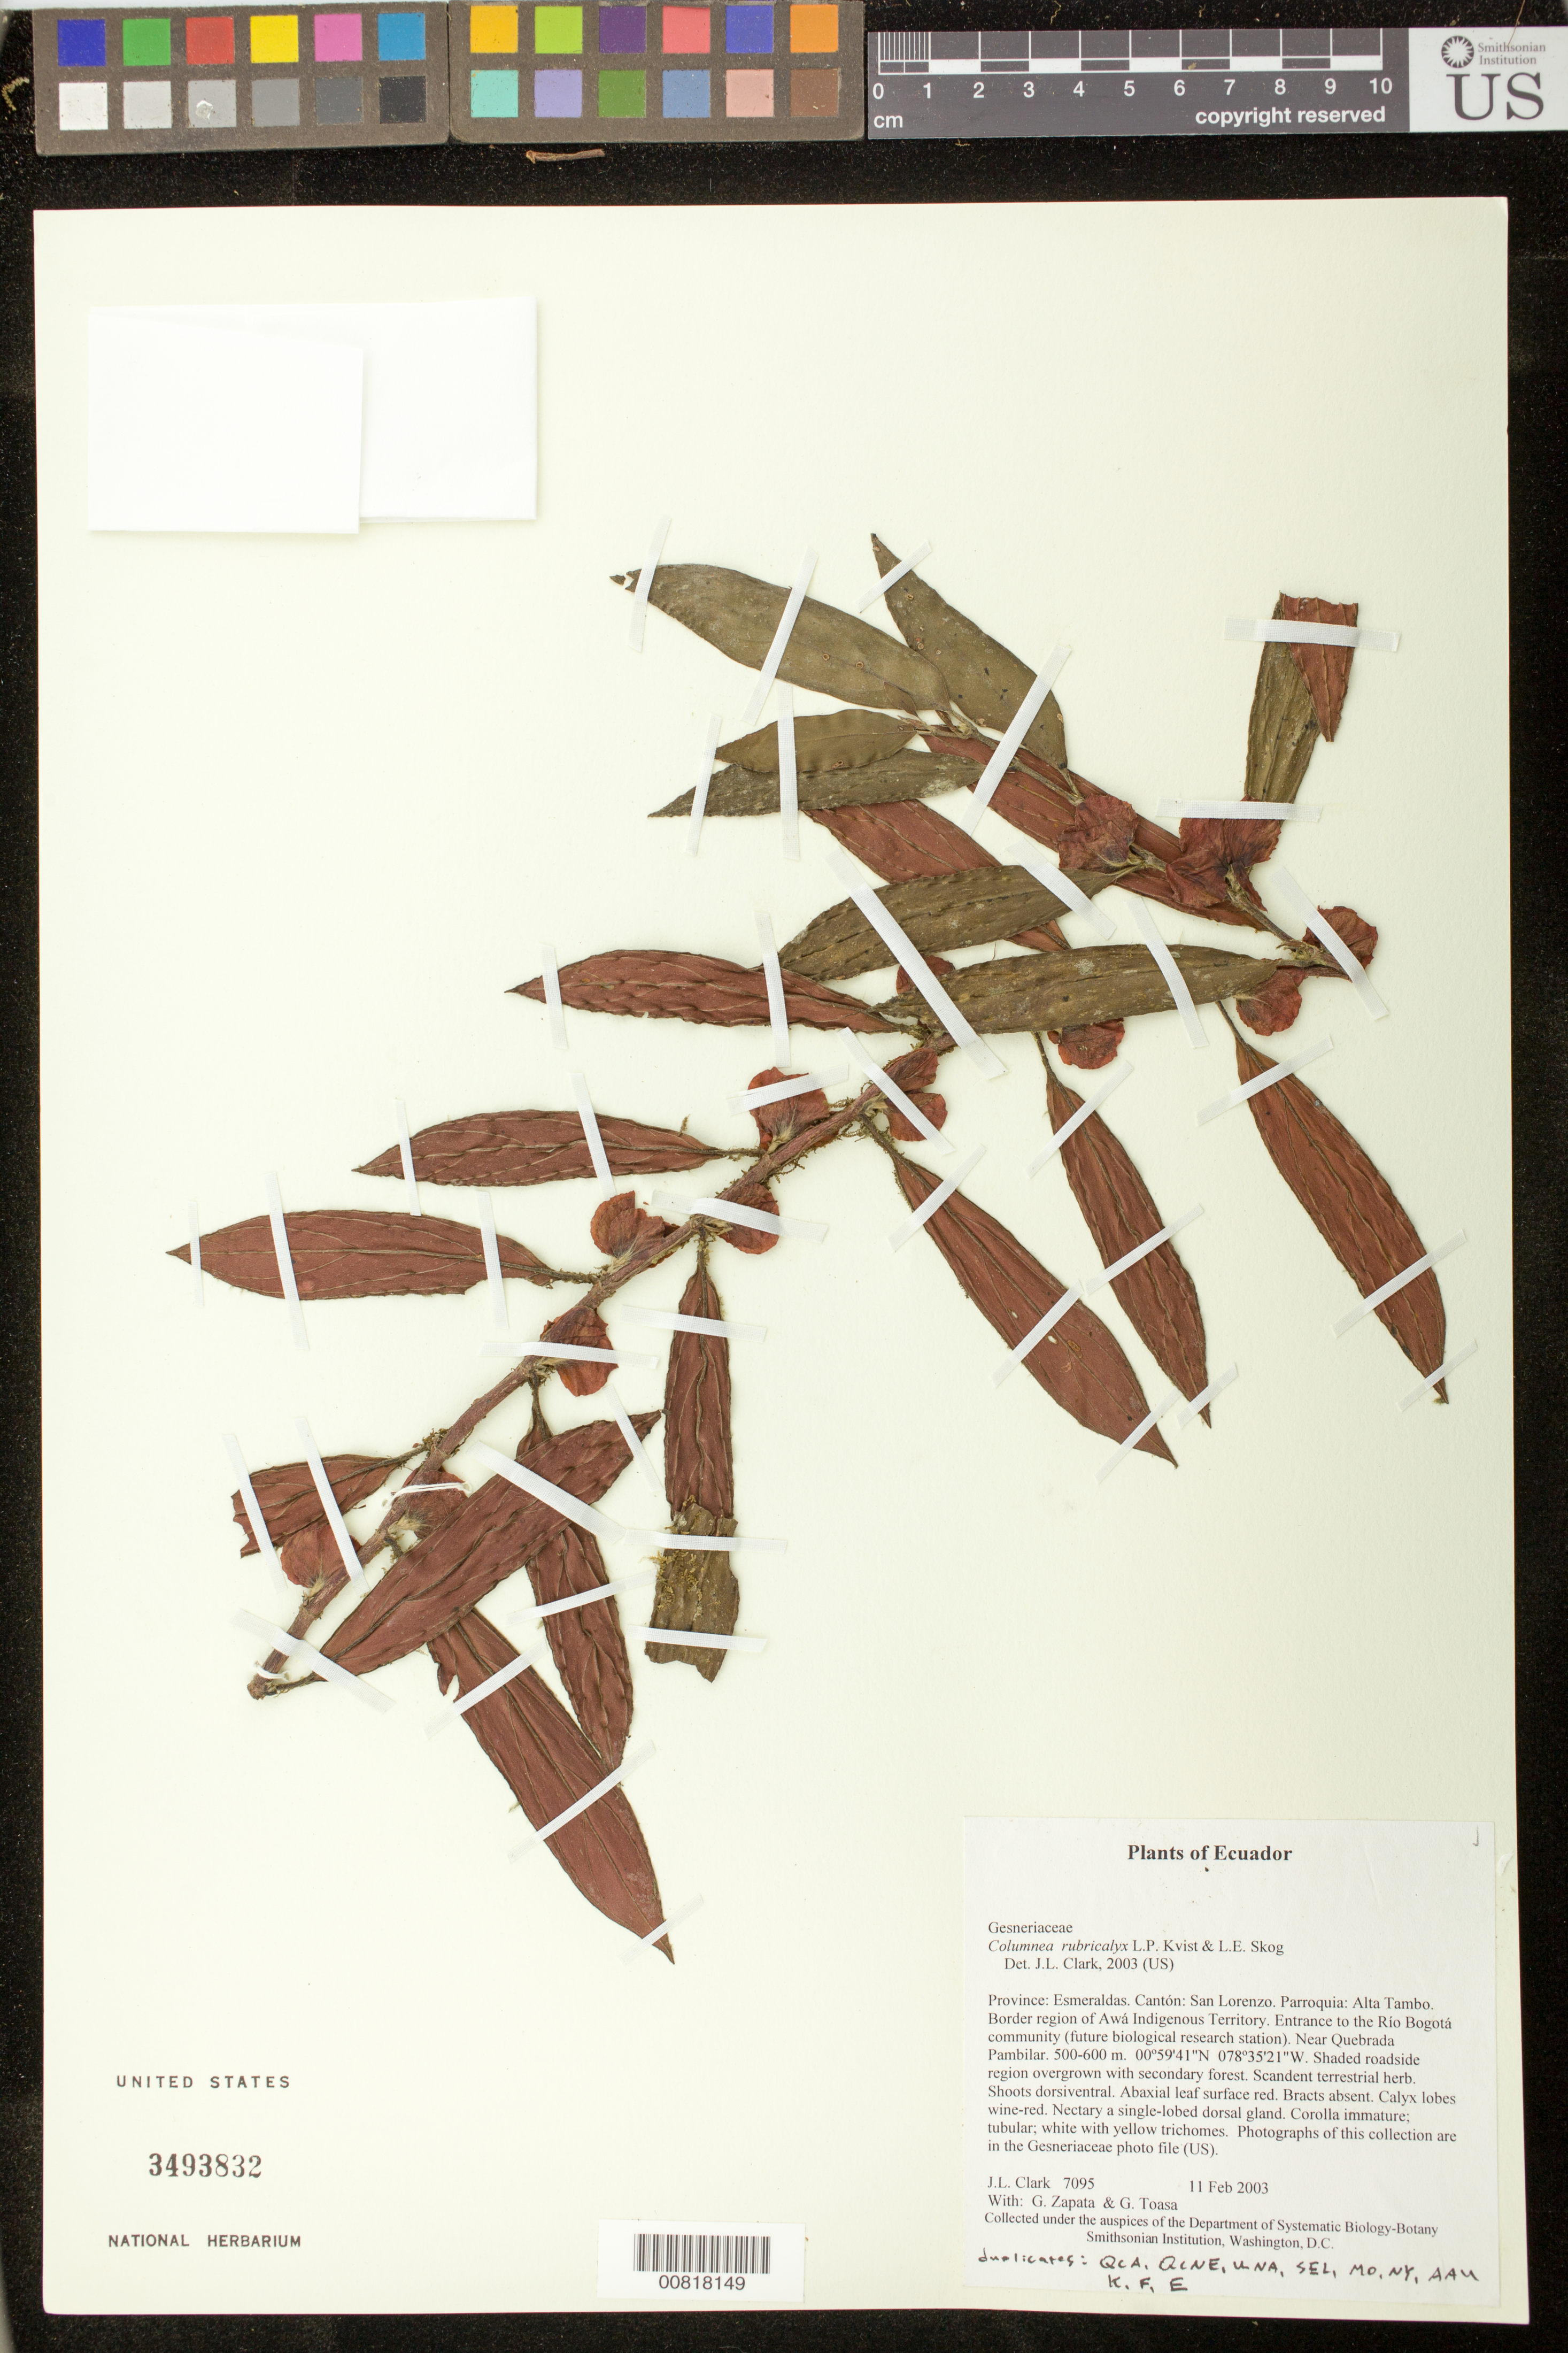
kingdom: Plantae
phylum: Tracheophyta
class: Magnoliopsida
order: Lamiales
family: Gesneriaceae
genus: Columnea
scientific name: Columnea rubricalyx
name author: L.P. Kvist & L.E. Skog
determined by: Clark, J. L., (SEL), The Marie Selby Botanical Garden (UNITED STATES)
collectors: J. L. Clark, G. Zapata & G. Toasa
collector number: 7095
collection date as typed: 11 Feb 2003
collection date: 2003-02-11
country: Ecuador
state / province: Esmeraldas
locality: San Lorenzo. Parroquia: Alta Tambo. Border region of Awá Indigenous Territory. Entrance to the Río Bogotá community (future biological research station). Near Quebrada Pambilar.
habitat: Shaded roadside region overgrown with secondary forest.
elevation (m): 500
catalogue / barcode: US 3493832